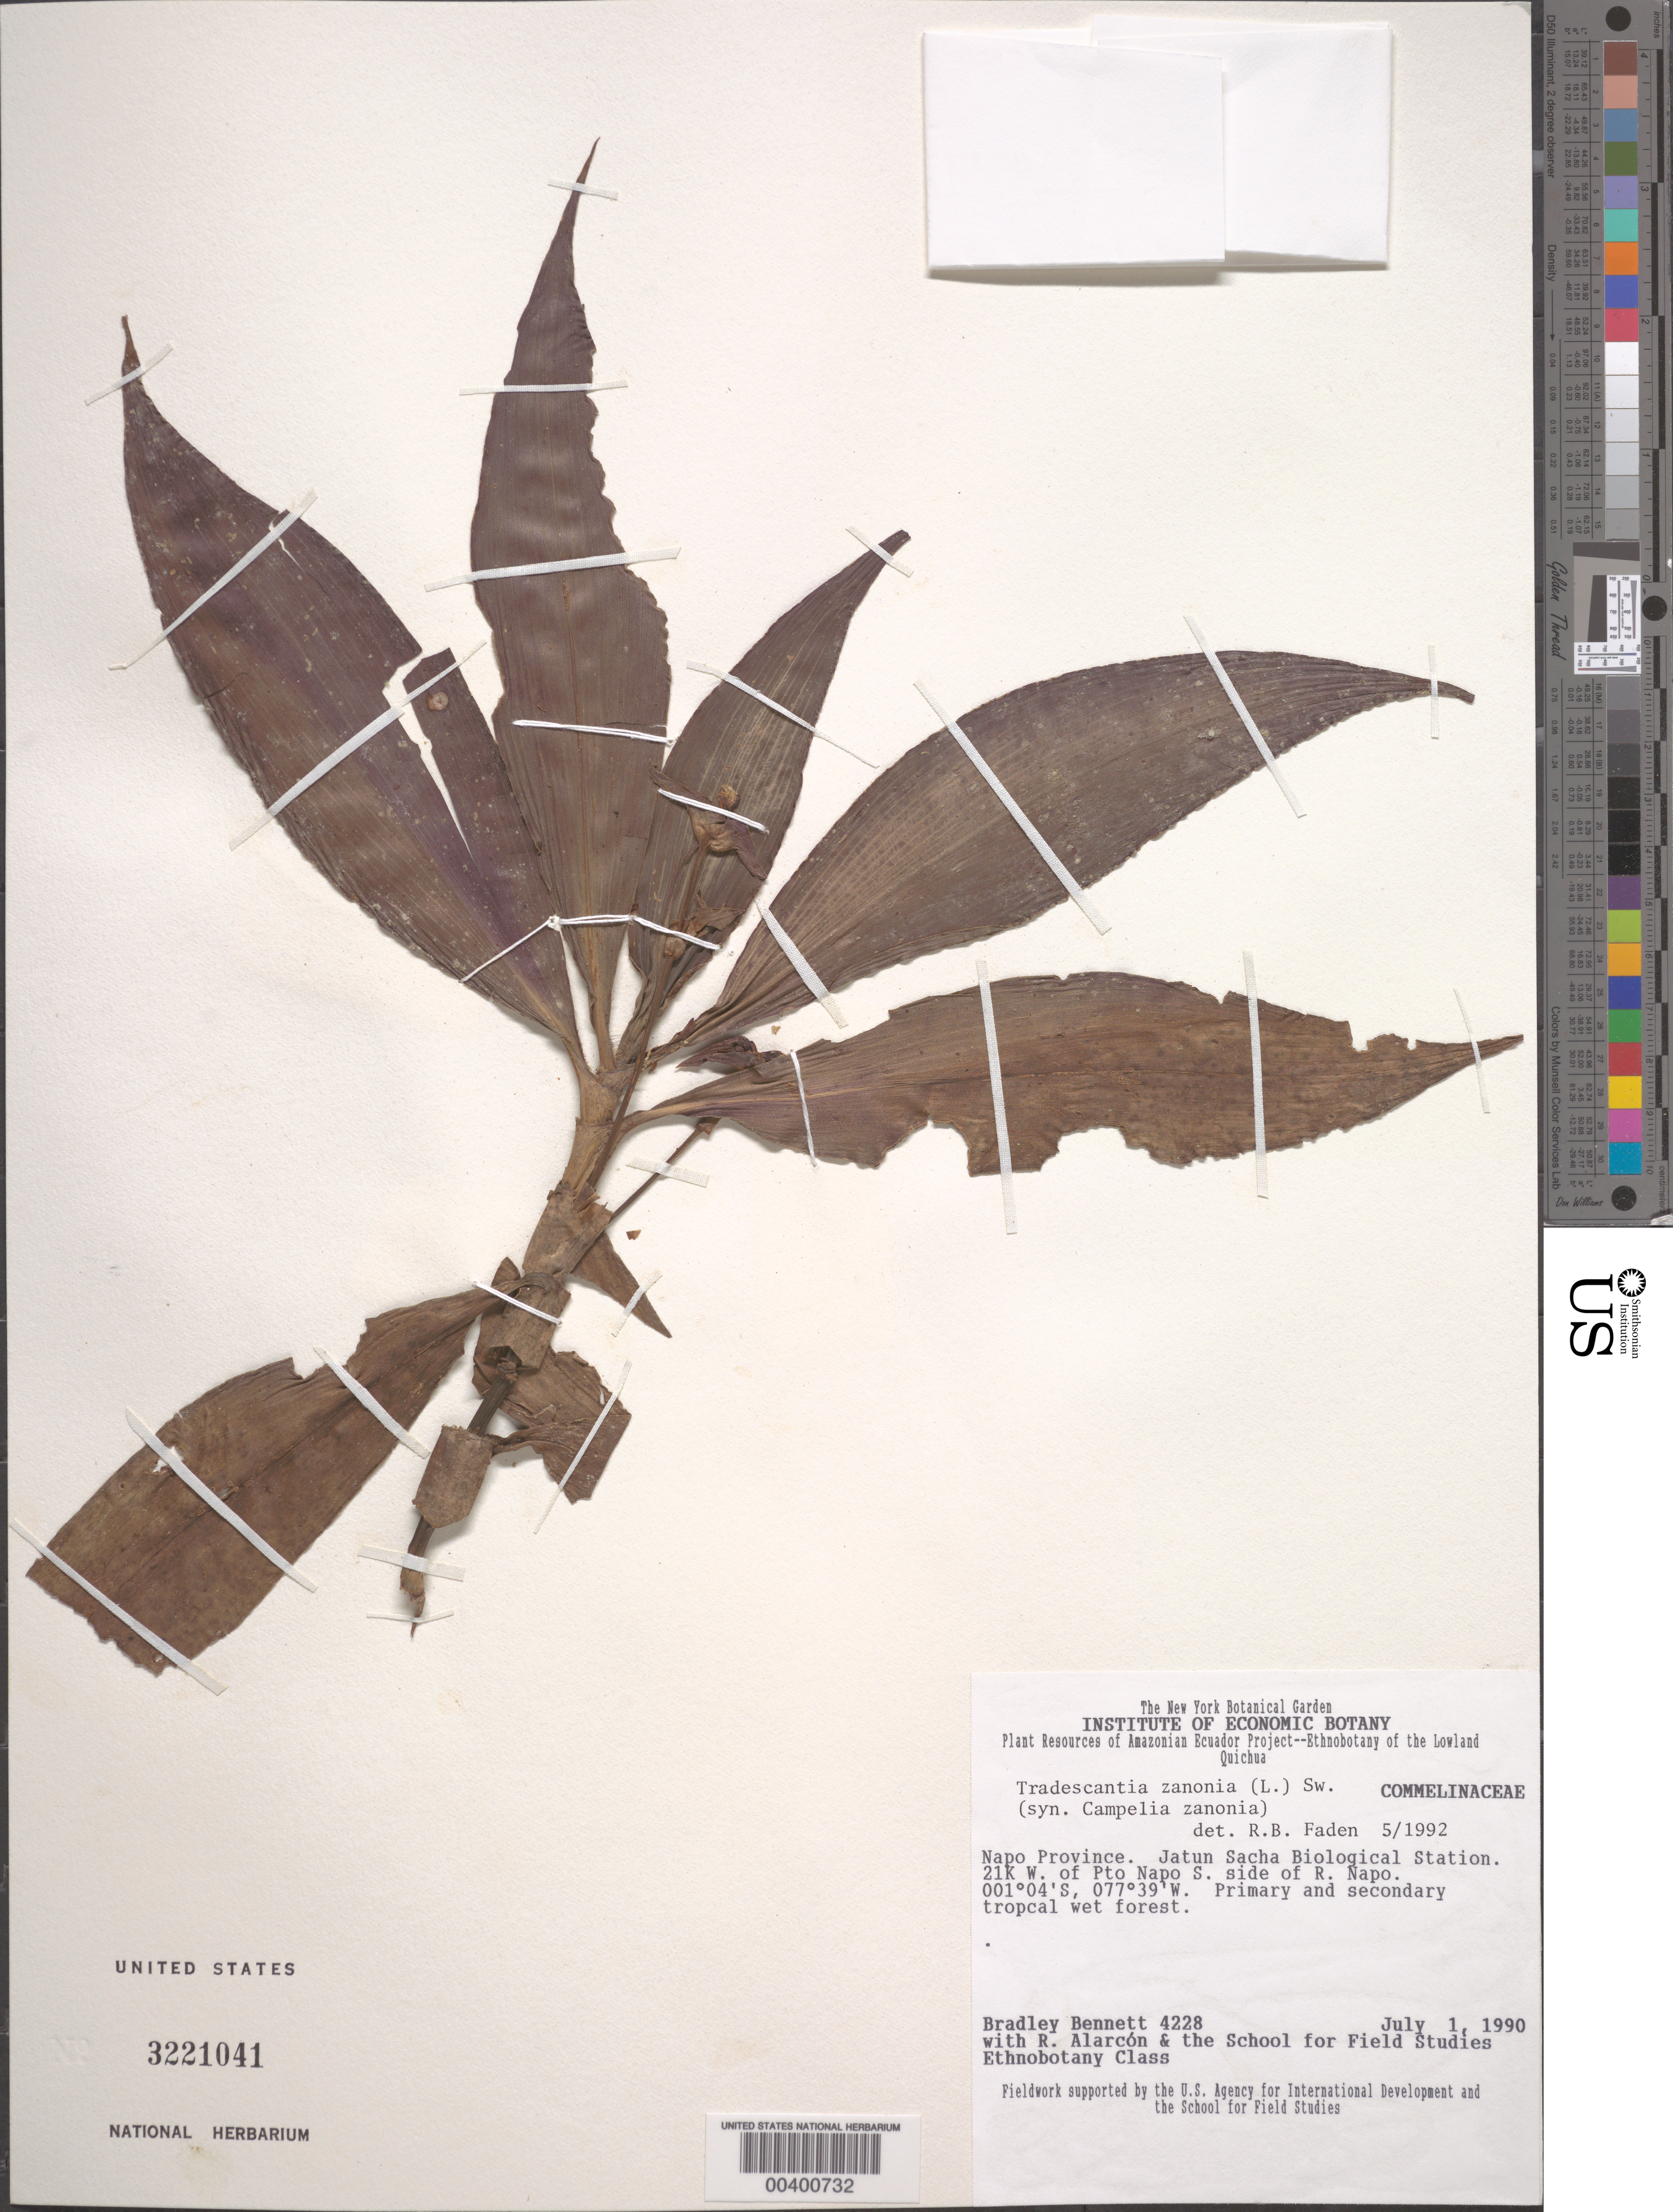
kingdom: Plantae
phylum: Tracheophyta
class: Liliopsida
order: Commelinales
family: Commelinaceae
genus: Tradescantia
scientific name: Tradescantia zanonia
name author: (L.) Sw.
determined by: Faden, Robert B., (US), Smithsonian Institution - National Museum of Natural History (UNITED STATES)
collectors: B. Bennett, R. Alarcon & Ethnobotany class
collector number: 4228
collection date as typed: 01 Jul 1990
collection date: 1990-07-01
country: Ecuador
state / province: Napo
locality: Jatun sacha Biological station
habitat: Primary and secondary tropical wet forest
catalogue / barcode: US 3221041